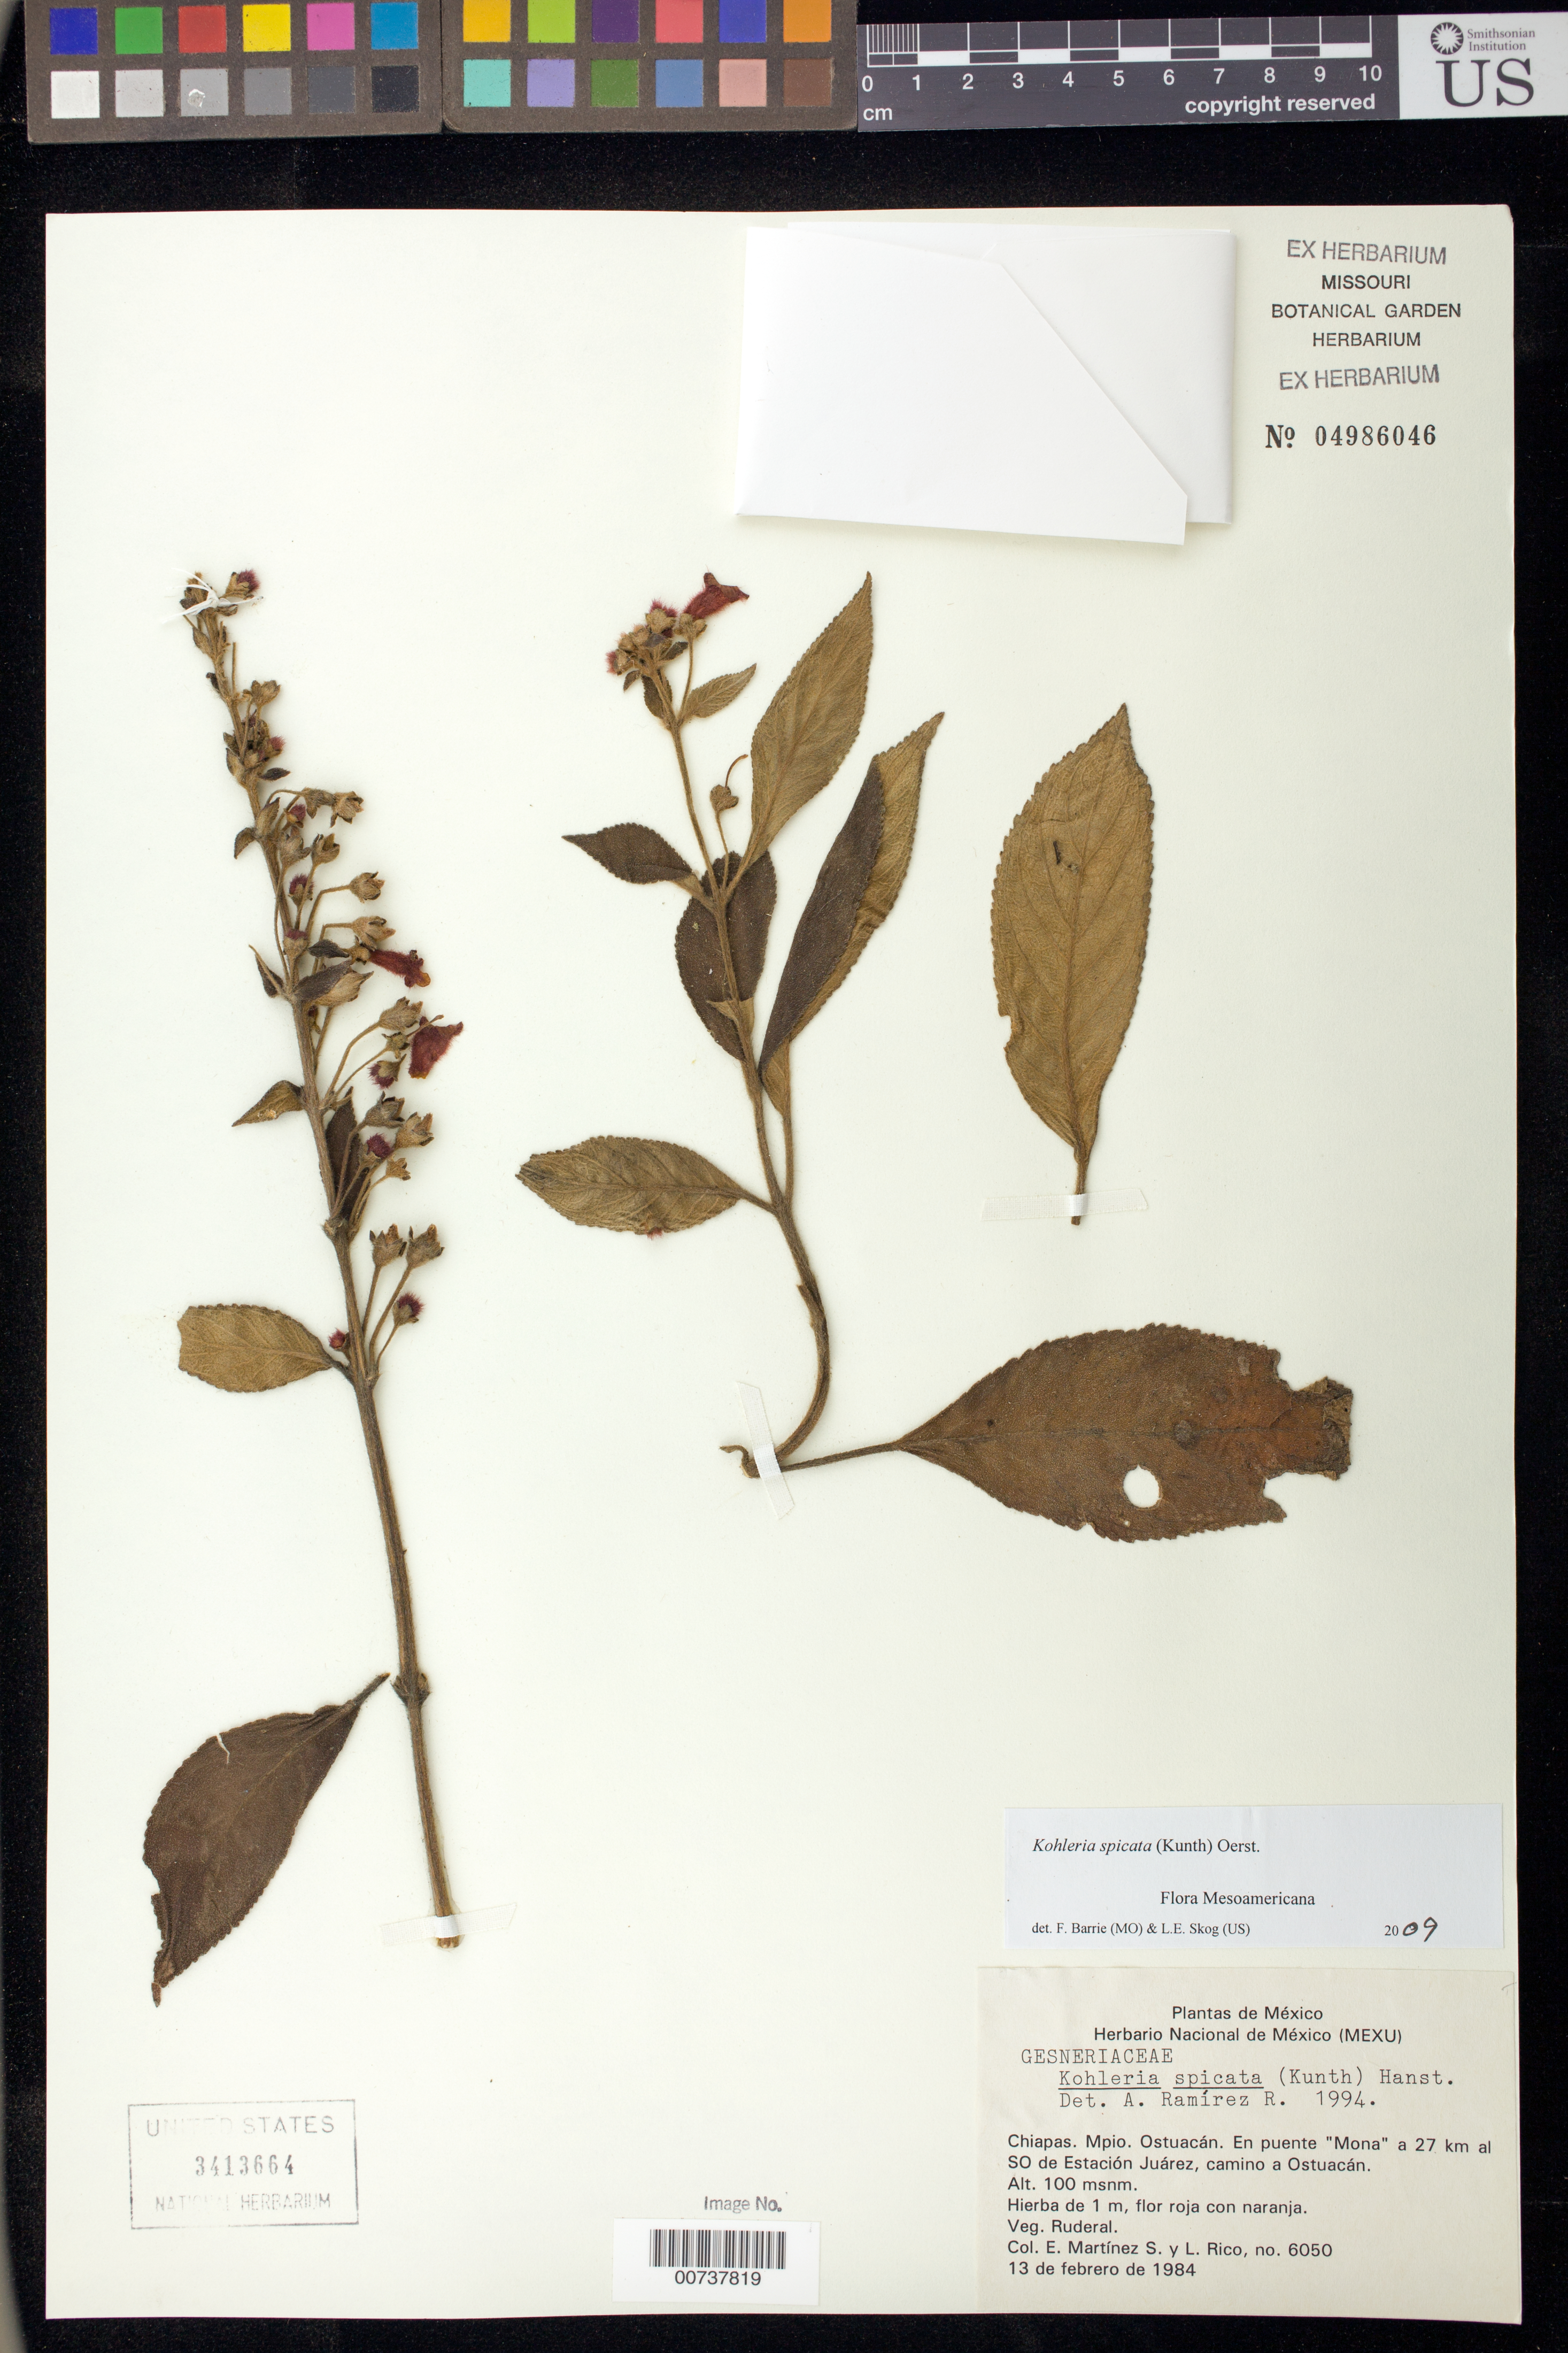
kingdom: Plantae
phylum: Tracheophyta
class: Magnoliopsida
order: Lamiales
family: Gesneriaceae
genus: Kohleria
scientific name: Kohleria spicata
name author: (Kunth) Oerst.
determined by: Ramírez-Roa, A.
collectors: E. M. Martínez S. & M. Rico Arce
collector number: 6050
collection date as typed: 13 Feb 1984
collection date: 1984-02-13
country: Mexico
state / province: Chiapas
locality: Mpio. Ostuacán, en puente "Mono" a 27 km al SO de Estación Juárez, camino a Ostuacán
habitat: Veg. ruderal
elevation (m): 100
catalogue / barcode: US 3413664